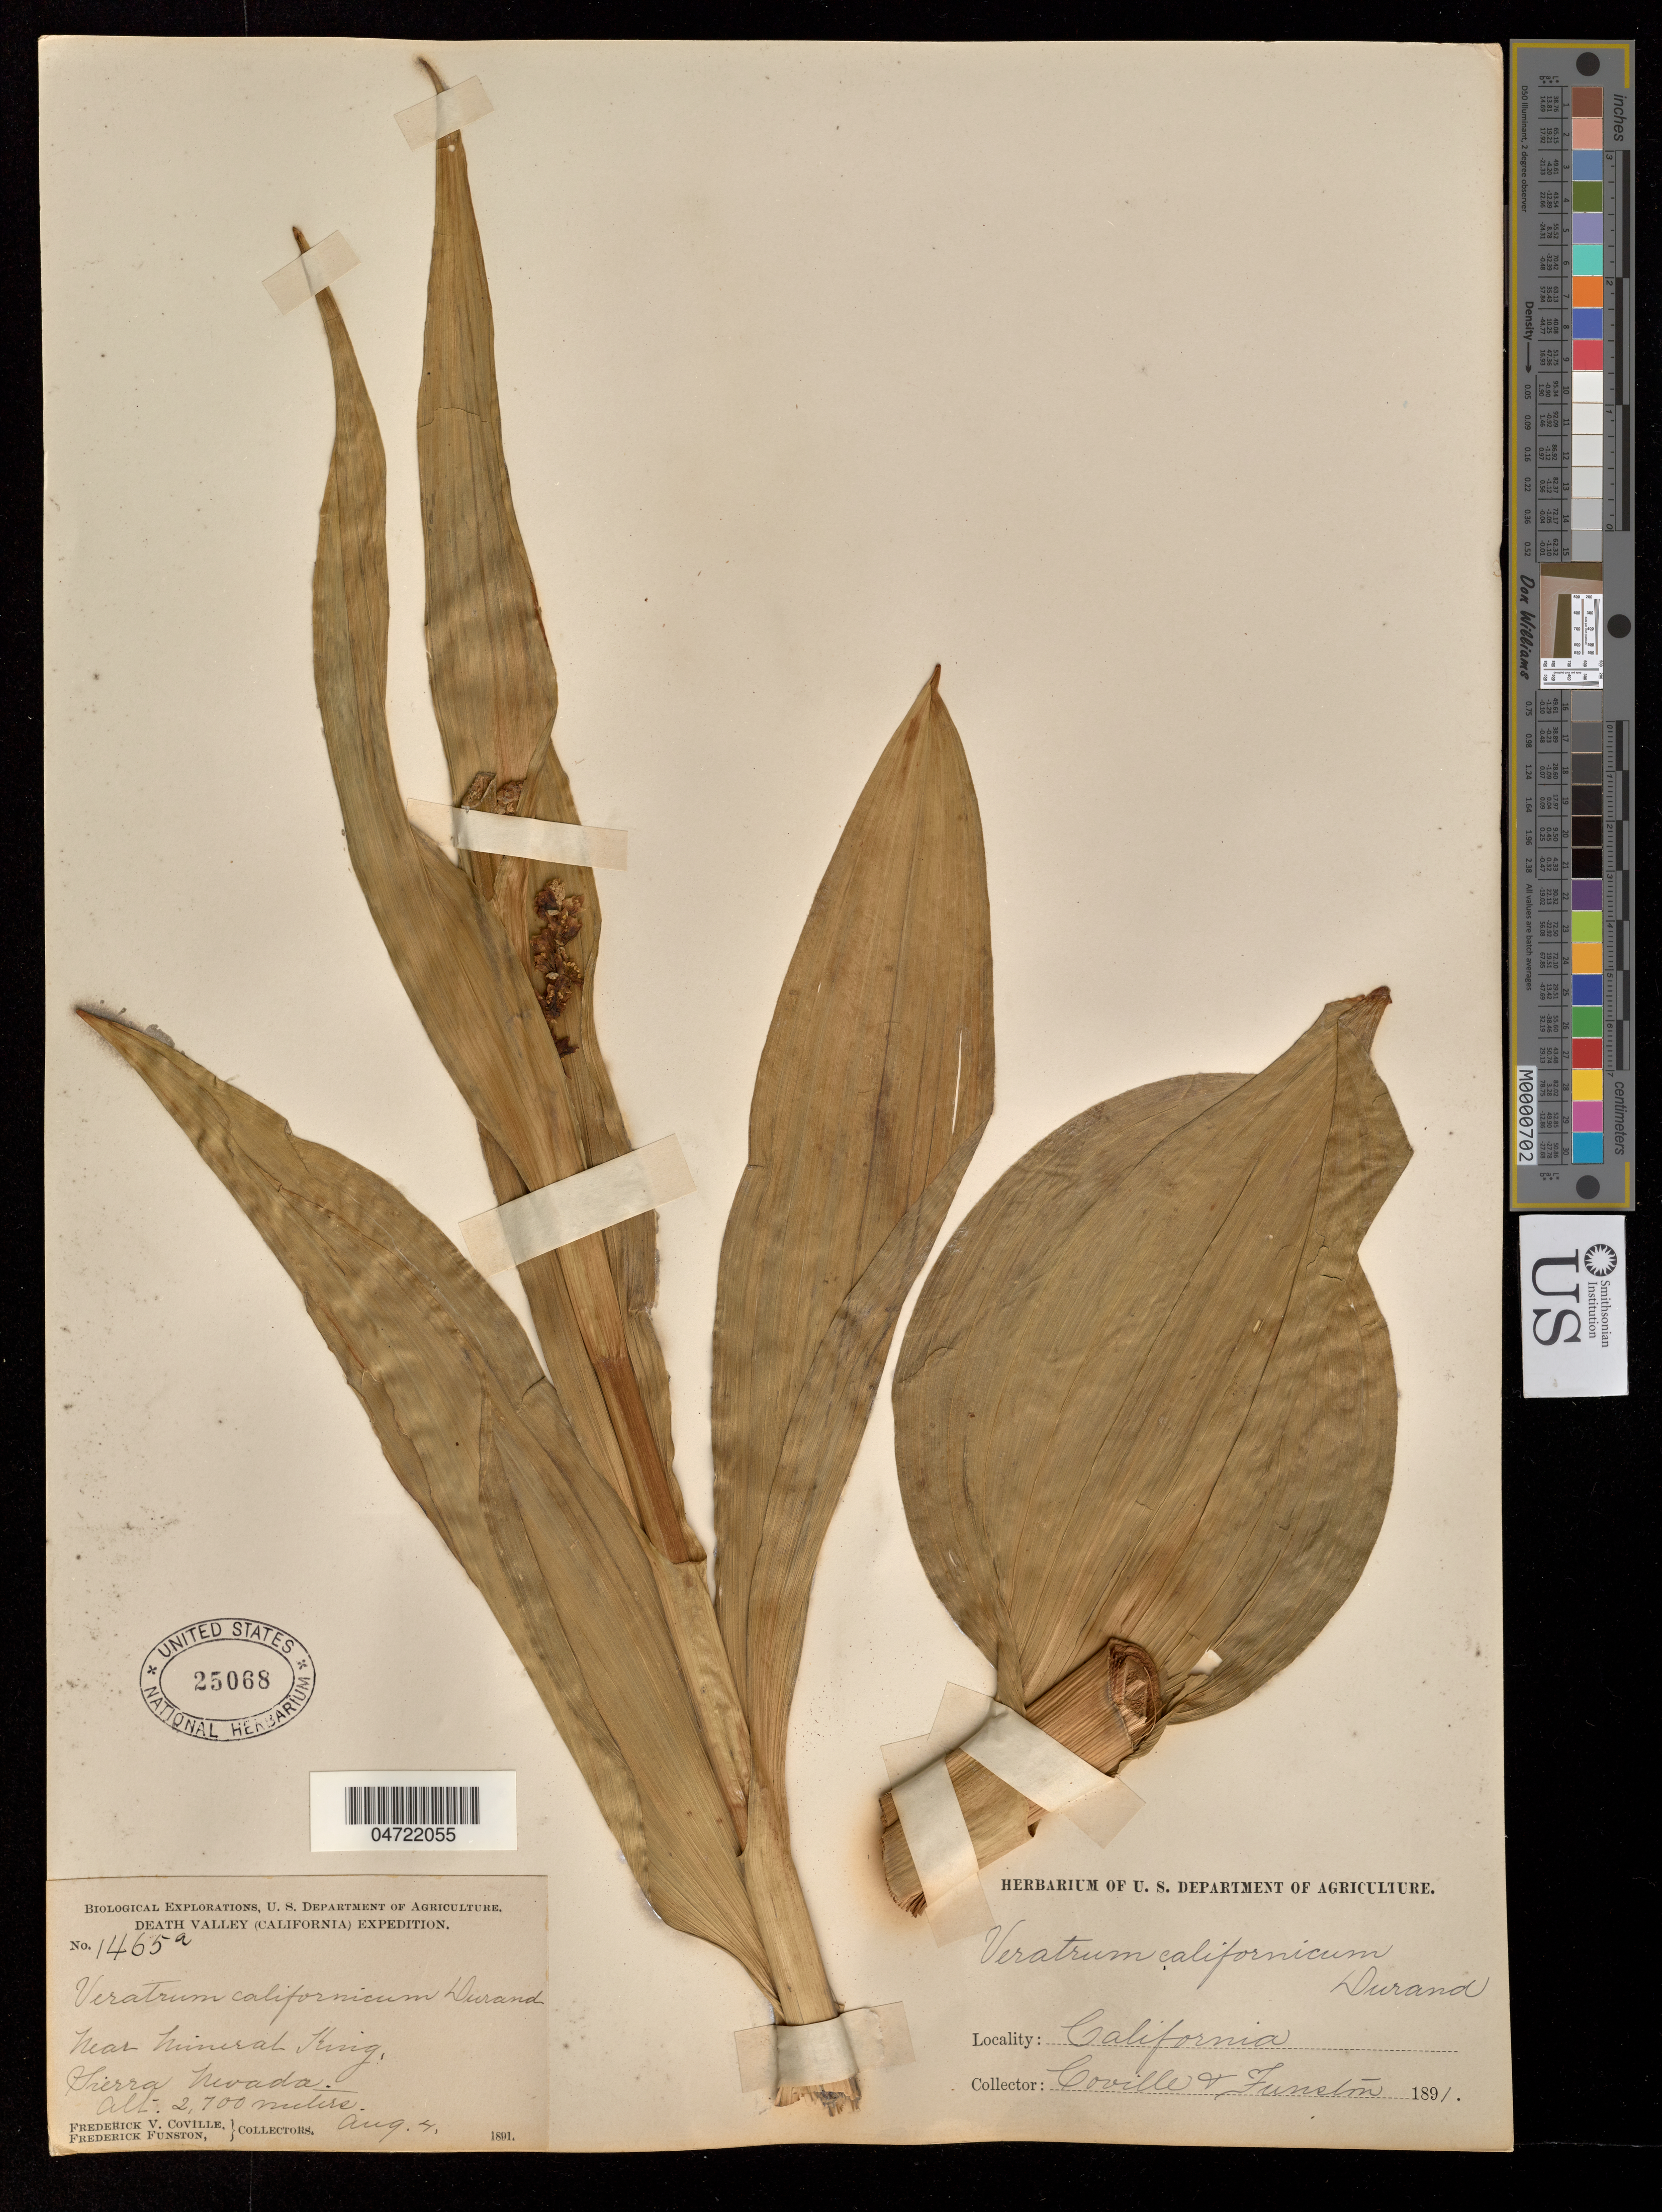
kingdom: Plantae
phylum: Tracheophyta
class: Liliopsida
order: Liliales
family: Melanthiaceae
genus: Veratrum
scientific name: Veratrum californicum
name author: Durand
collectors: F. V. Coville & F. Funston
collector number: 1465 a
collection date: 1891-08-04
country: United States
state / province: California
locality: near Mineral King, Sierra Nevada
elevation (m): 2700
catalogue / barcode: US 25068